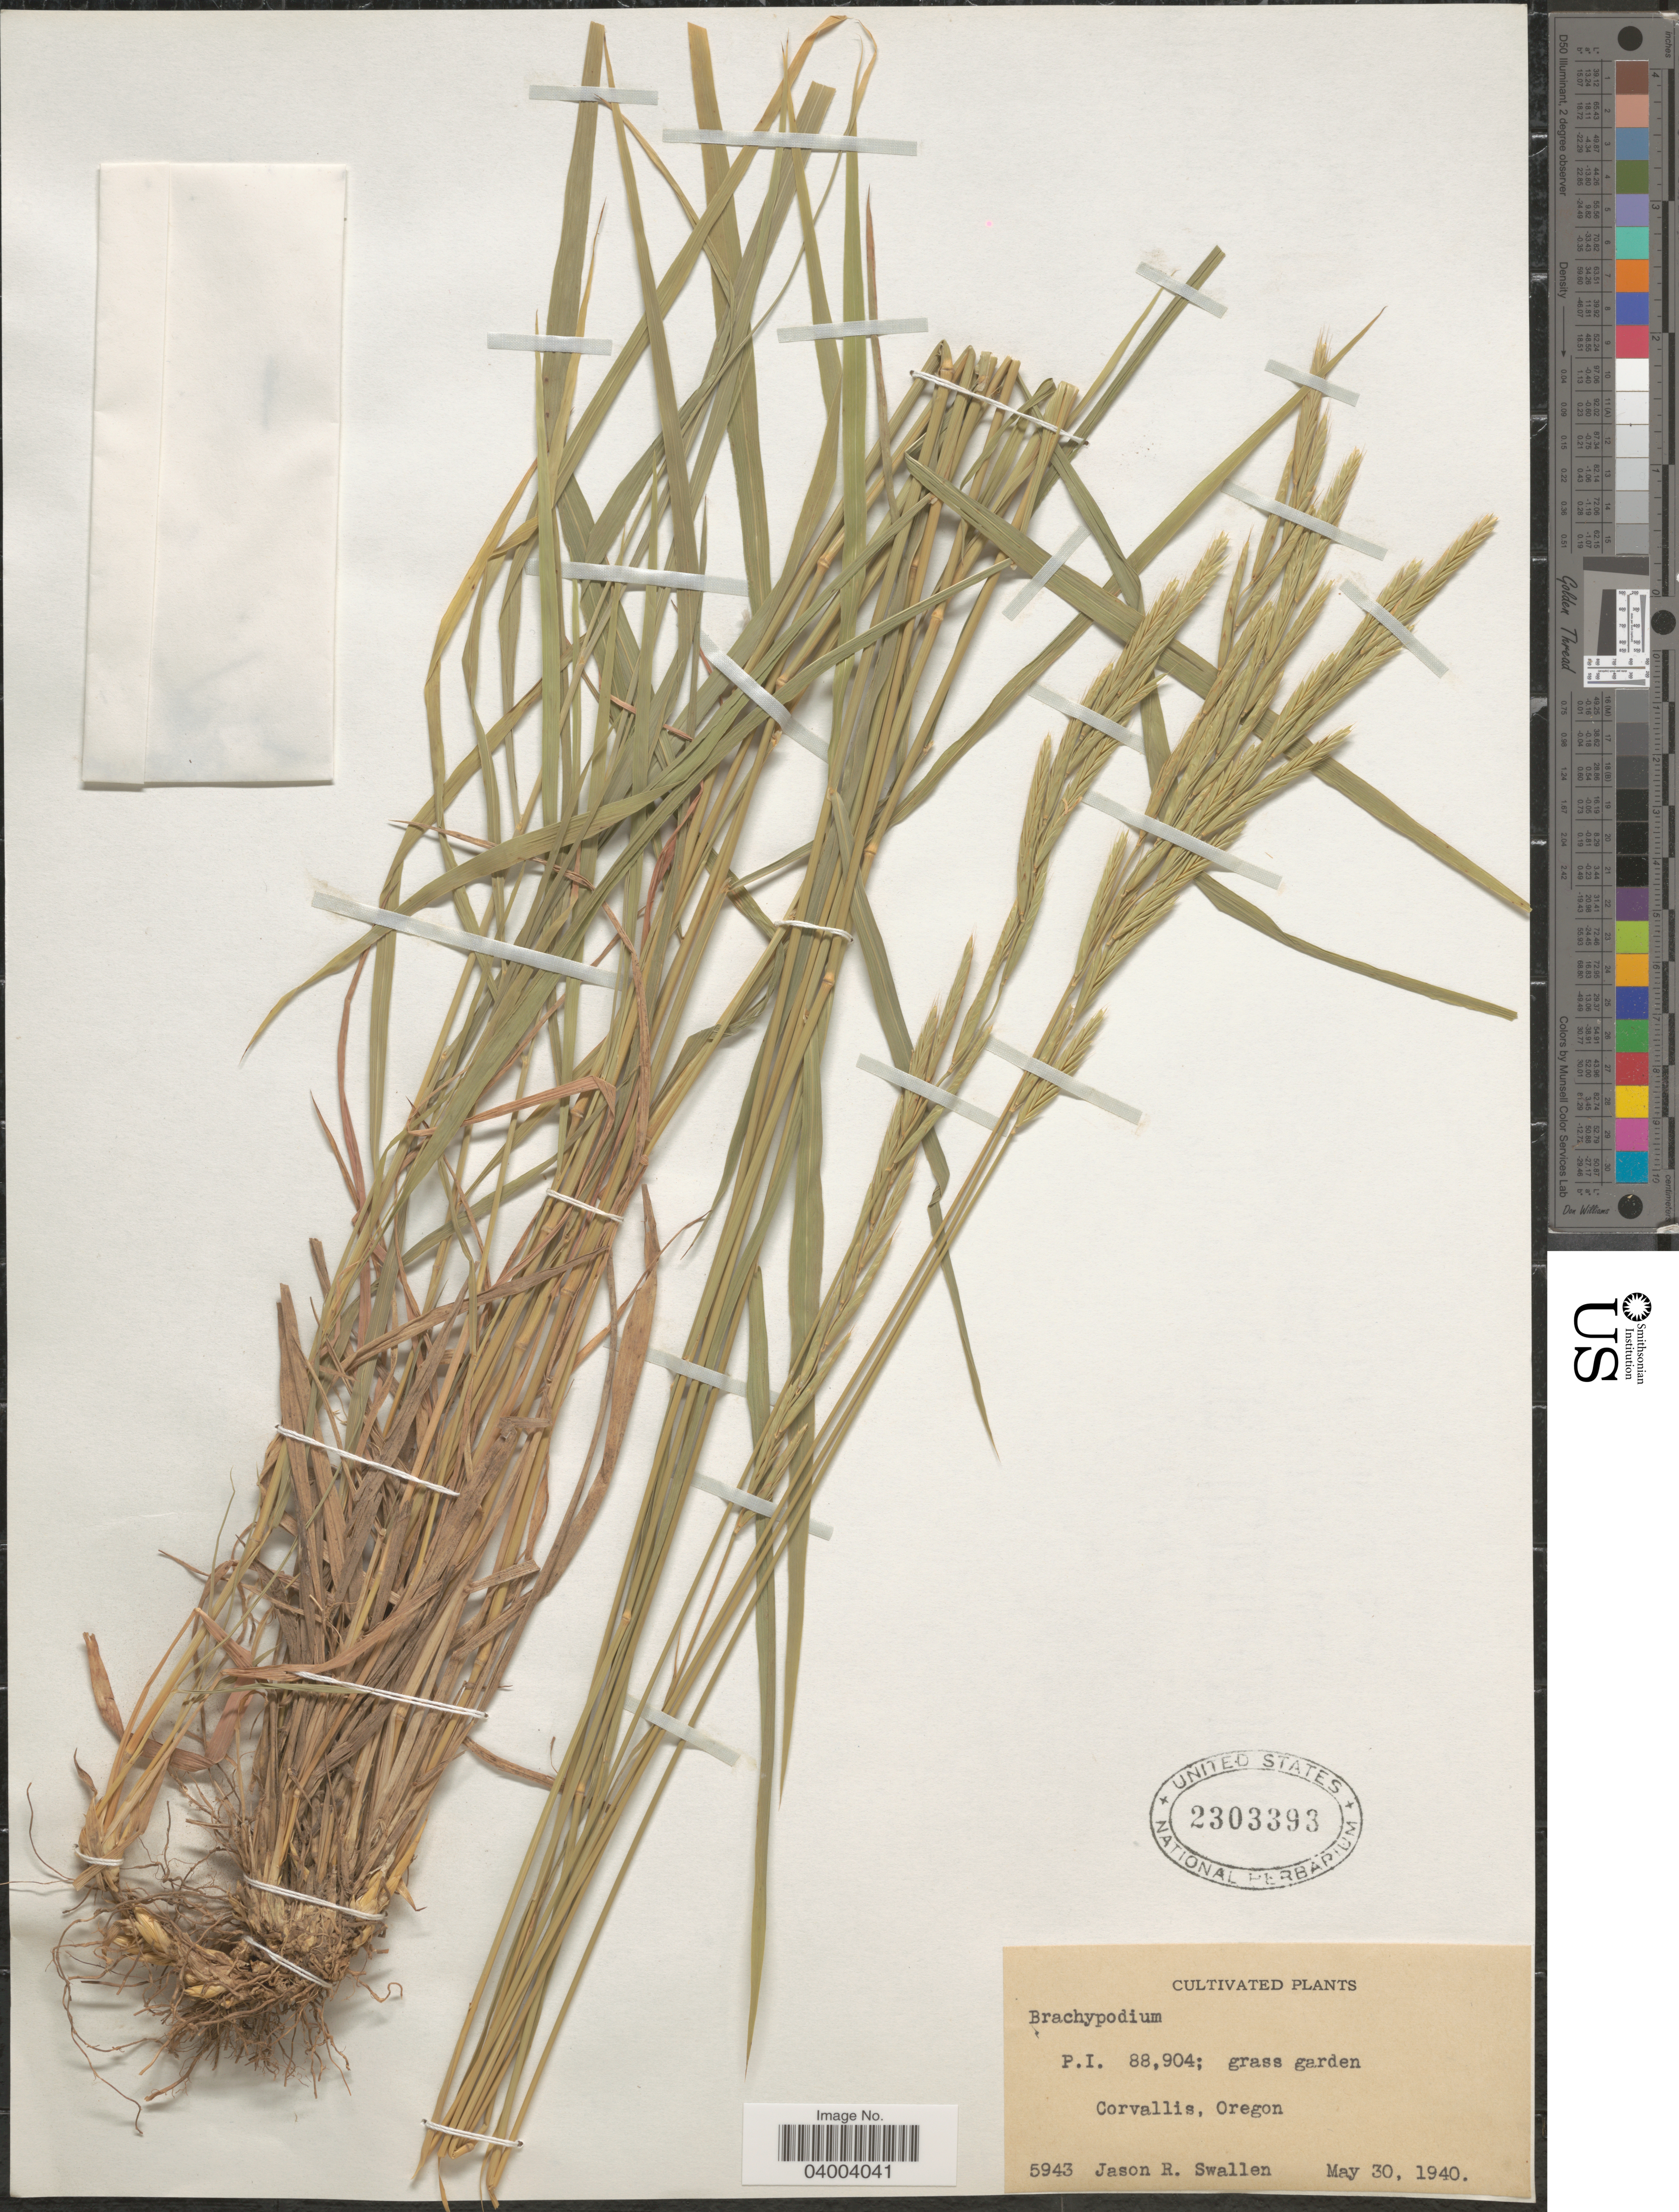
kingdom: Plantae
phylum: Tracheophyta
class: Liliopsida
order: Poales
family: Poaceae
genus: Brachypodium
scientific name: Brachypodium sp.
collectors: J. R. Swallen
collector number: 5943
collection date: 1940-05-30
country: United States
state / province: Oregon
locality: Corvallis.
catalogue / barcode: US 2303393